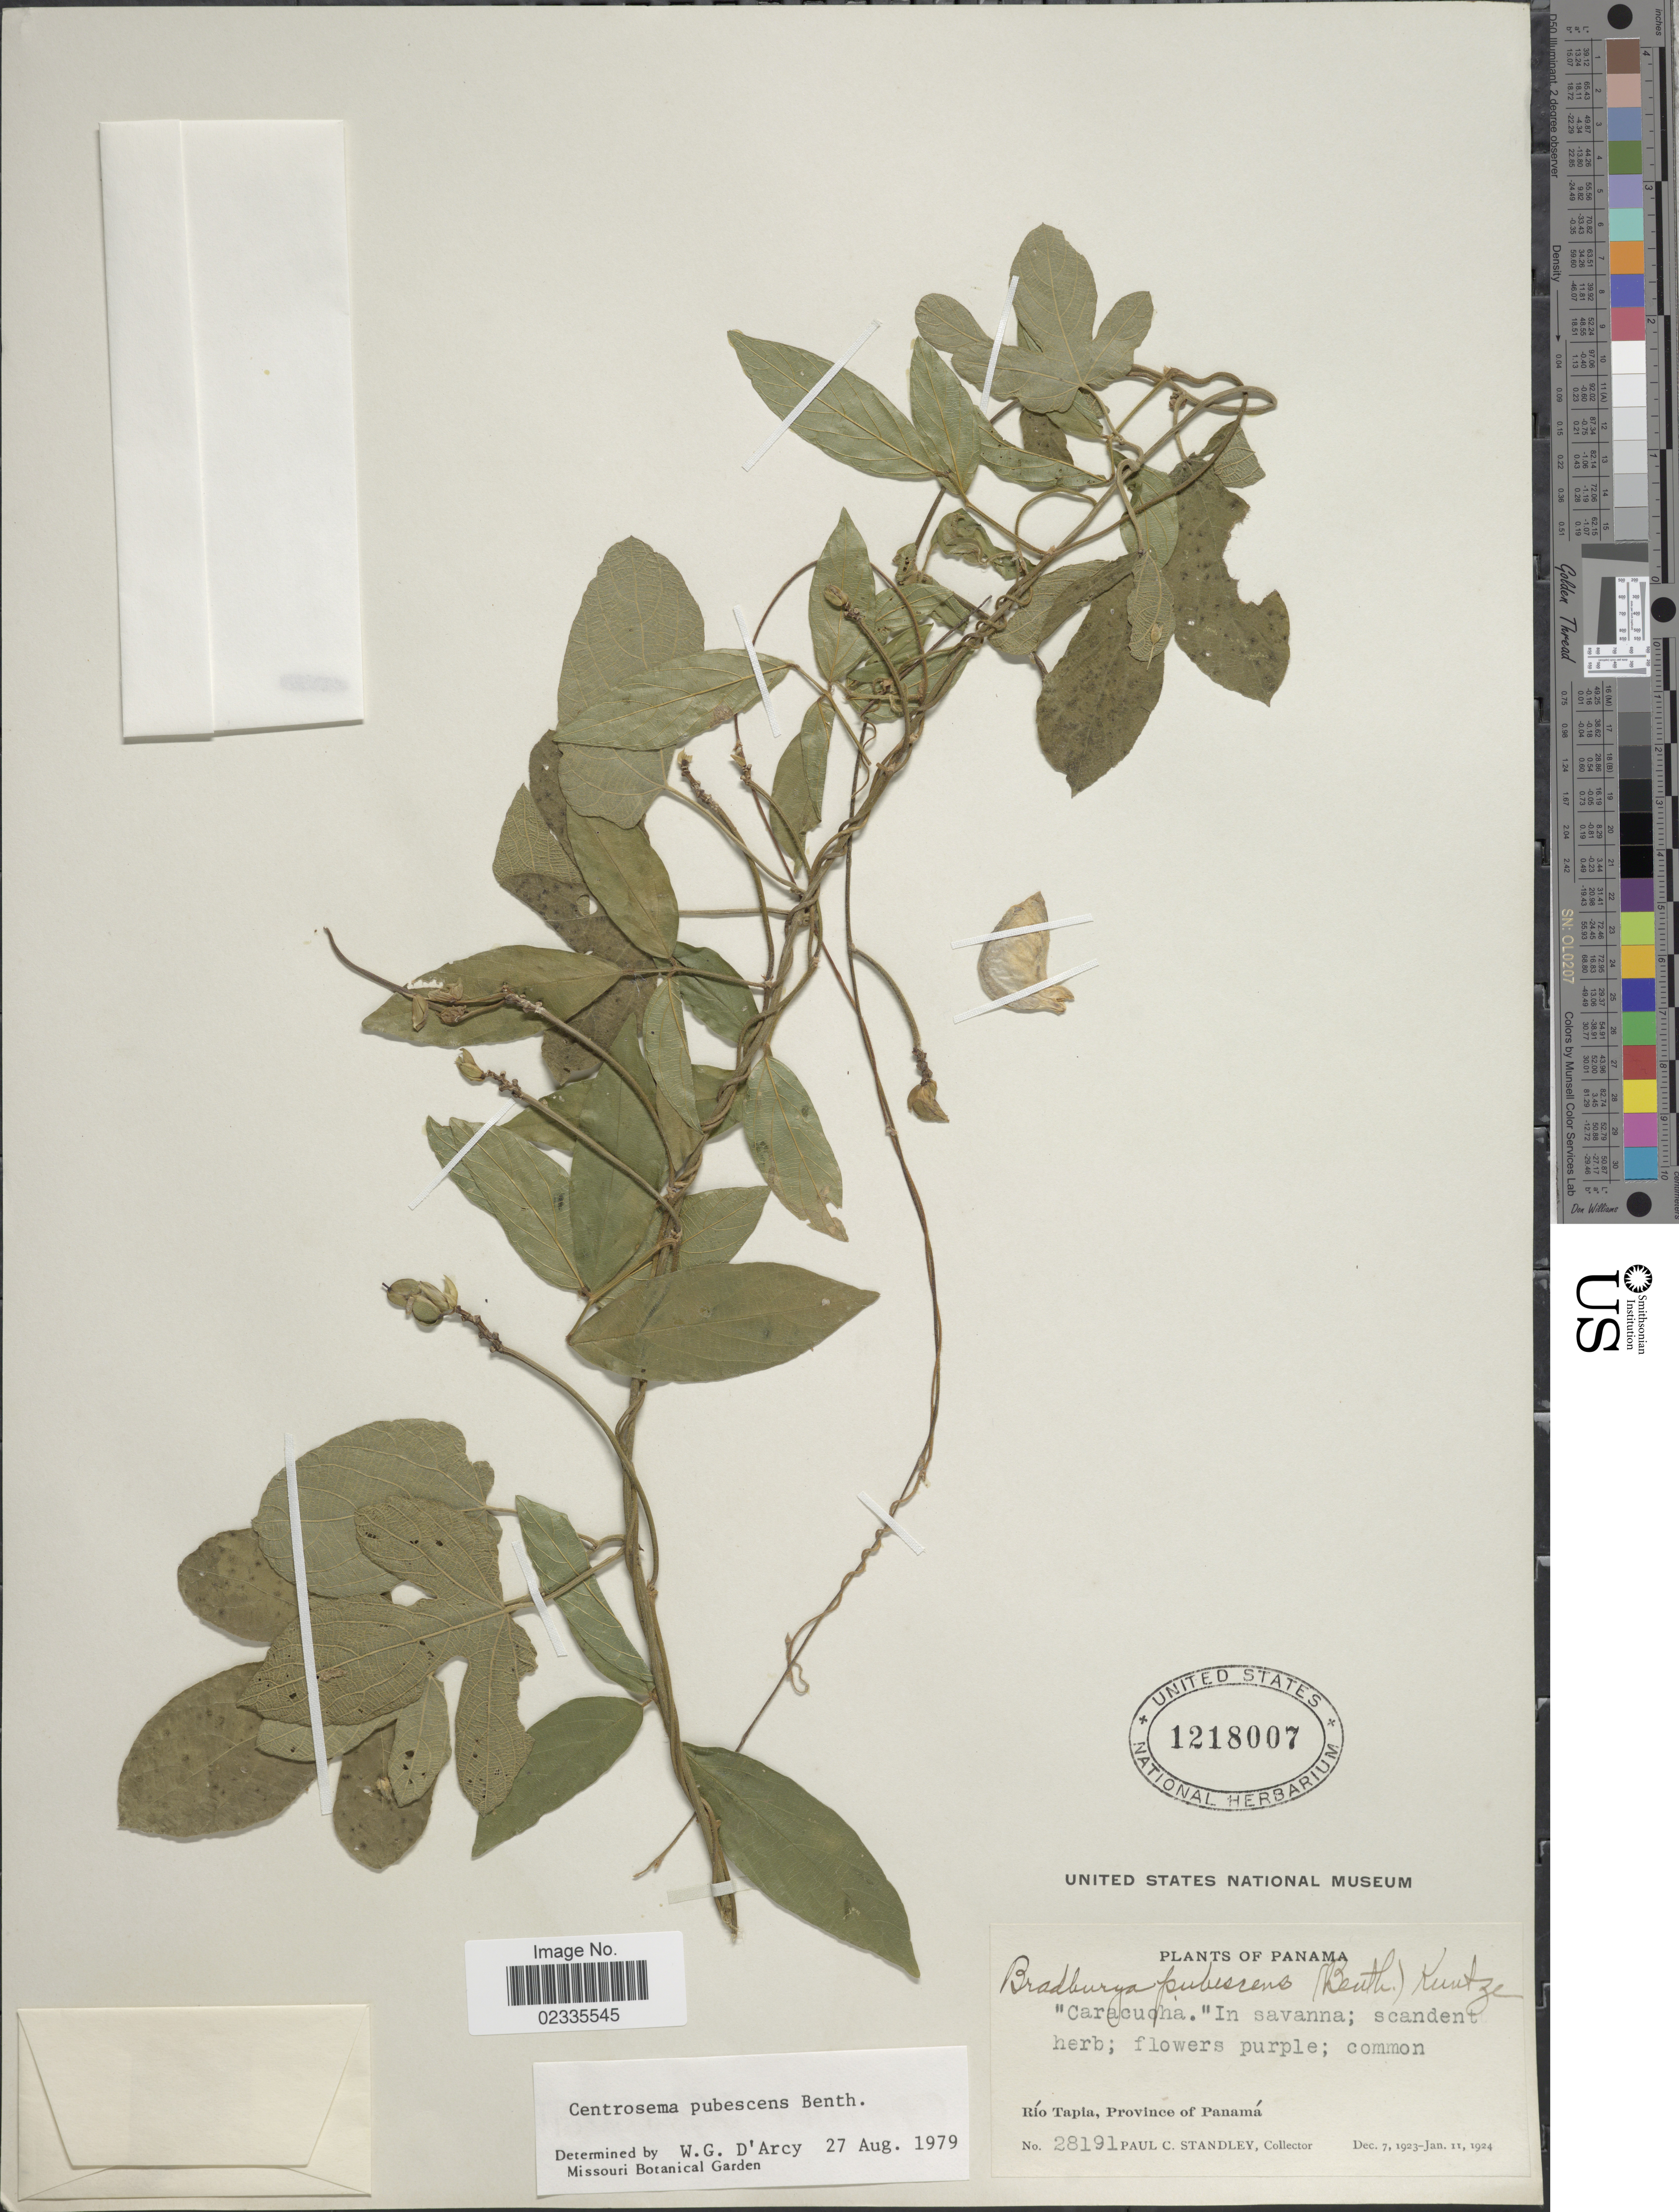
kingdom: Plantae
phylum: Tracheophyta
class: Magnoliopsida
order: Fabales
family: Fabaceae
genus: Centrosema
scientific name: Centrosema pubescens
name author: Benth.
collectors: P. C. Standley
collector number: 28191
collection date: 1923-12-07/1924-01-11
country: Panama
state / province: Panamá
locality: Rio Tapia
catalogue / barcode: US 1218007